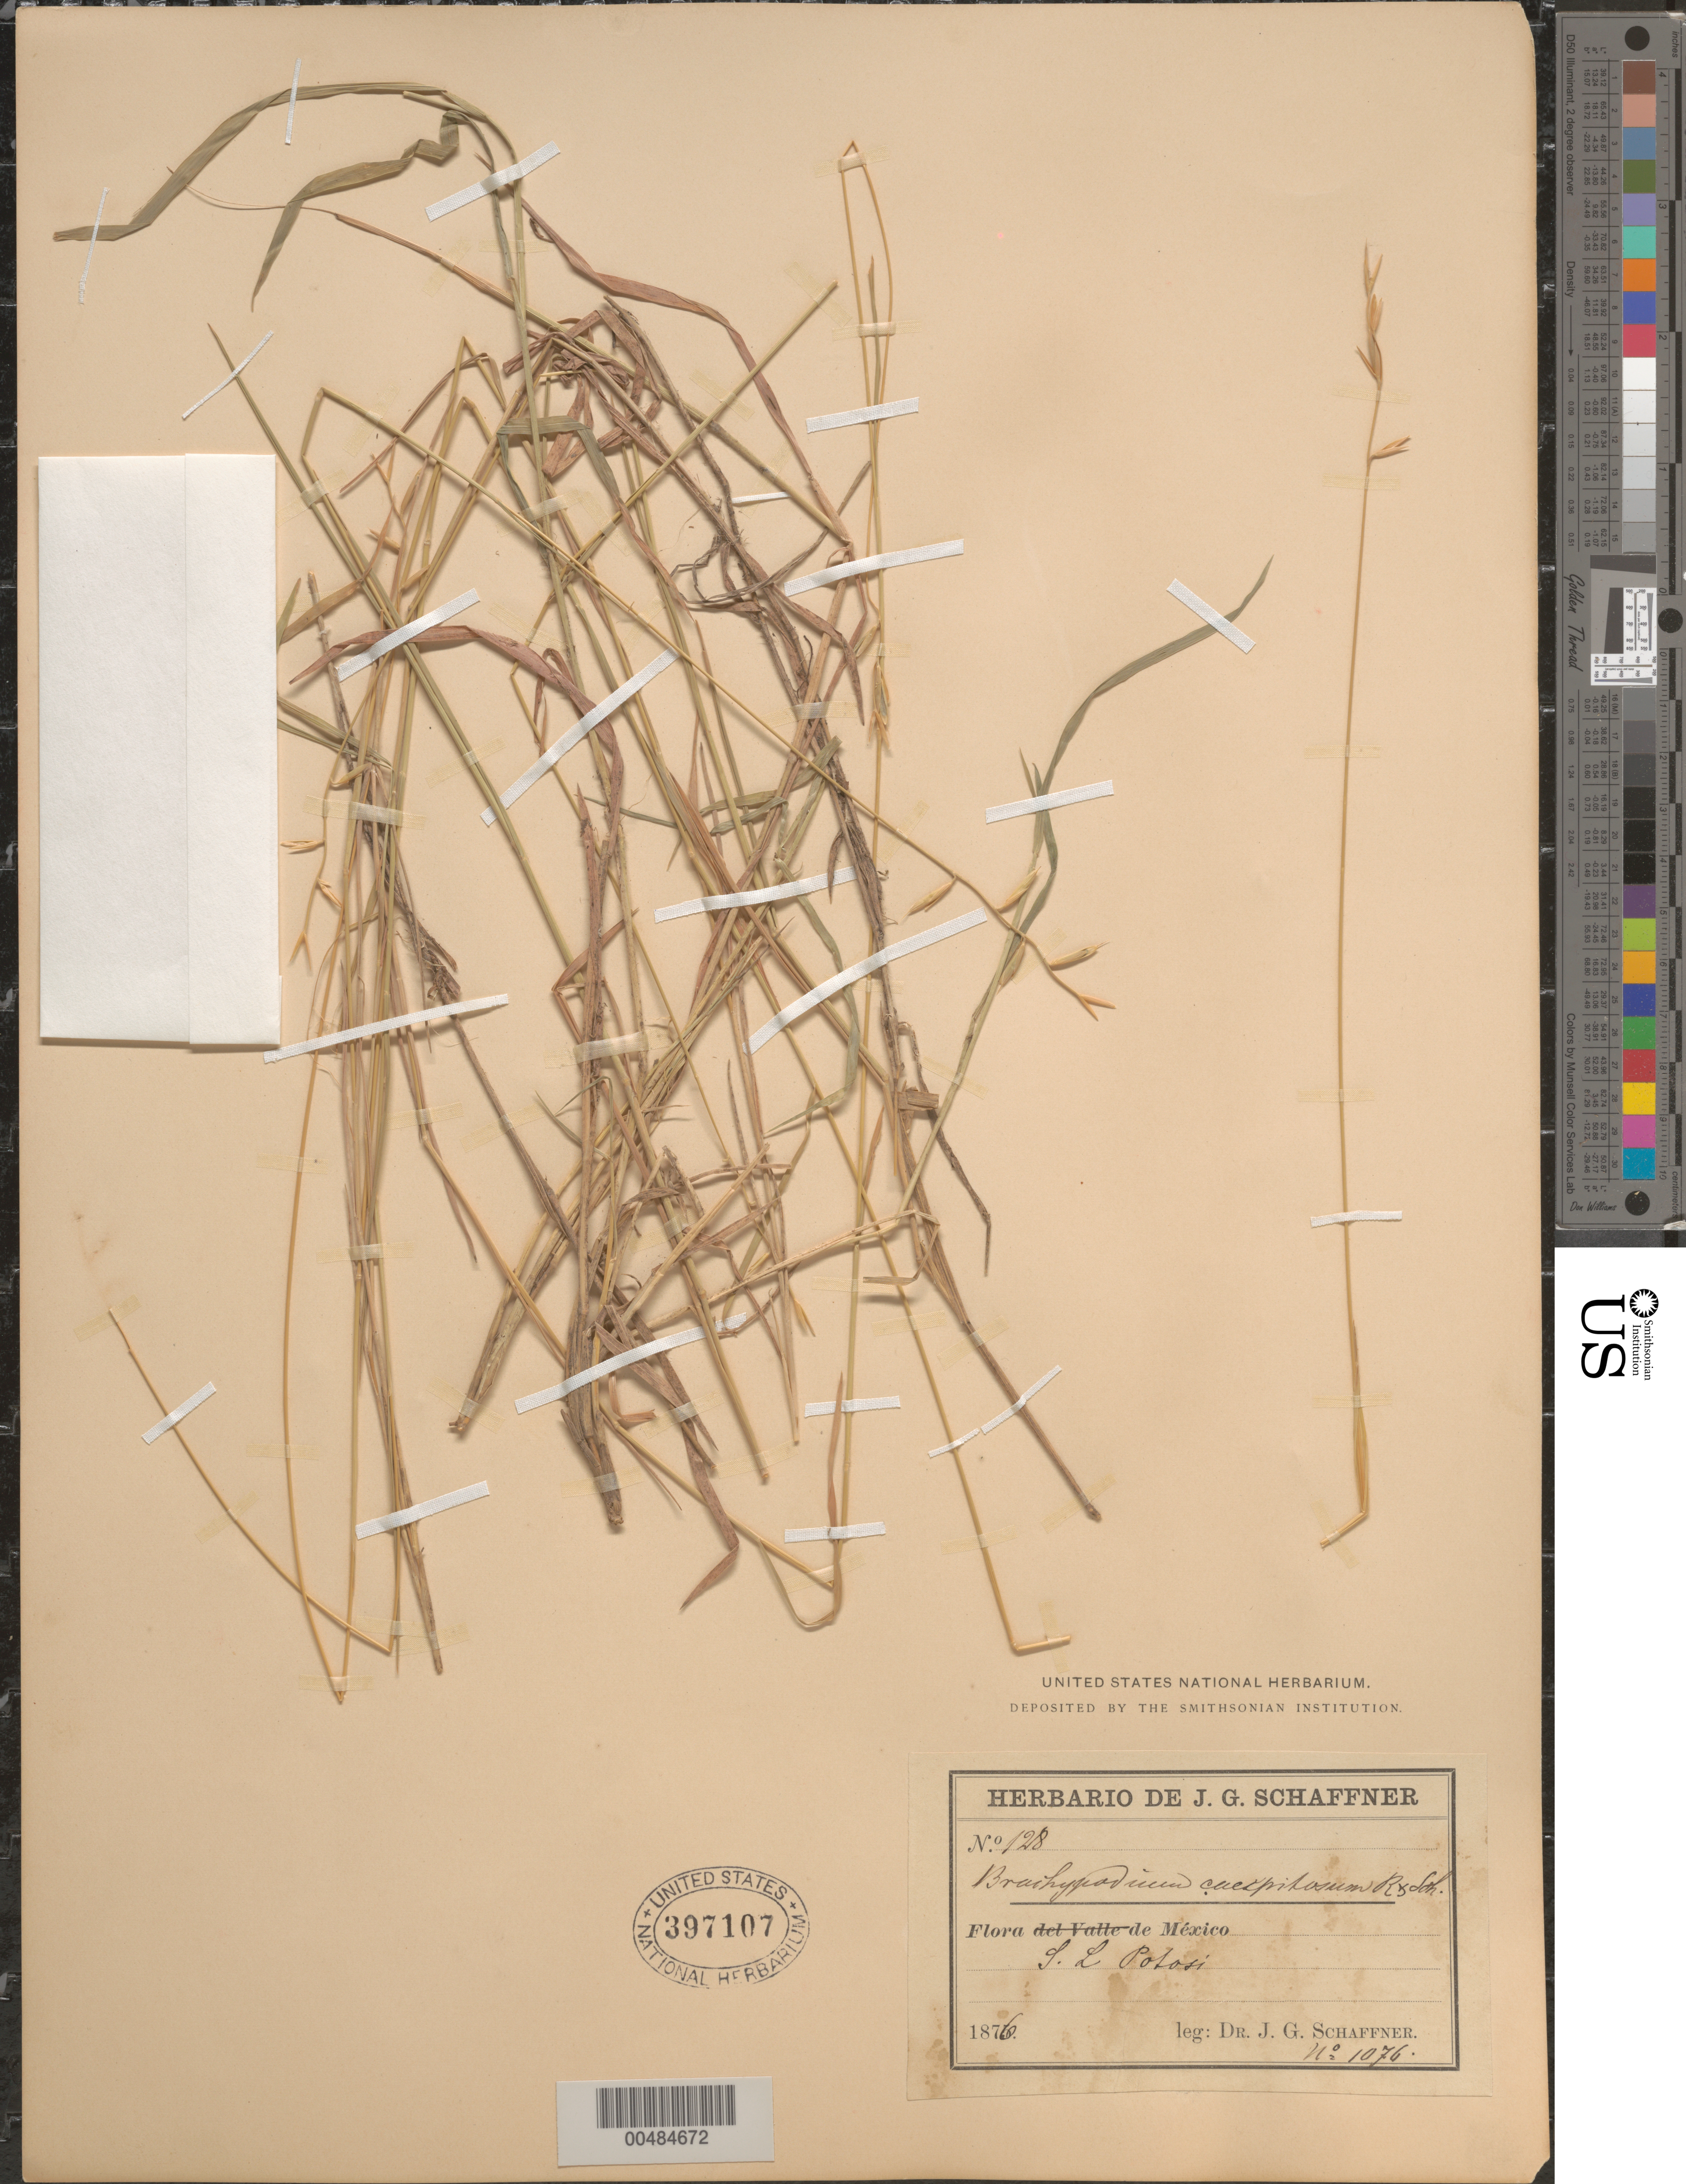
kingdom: Plantae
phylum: Tracheophyta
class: Liliopsida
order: Poales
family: Poaceae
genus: Brachypodium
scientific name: Brachypodium sp.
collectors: J. G. Schaffner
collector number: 128/1076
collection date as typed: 1876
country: Mexico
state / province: San Luis Potosi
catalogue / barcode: US 397107